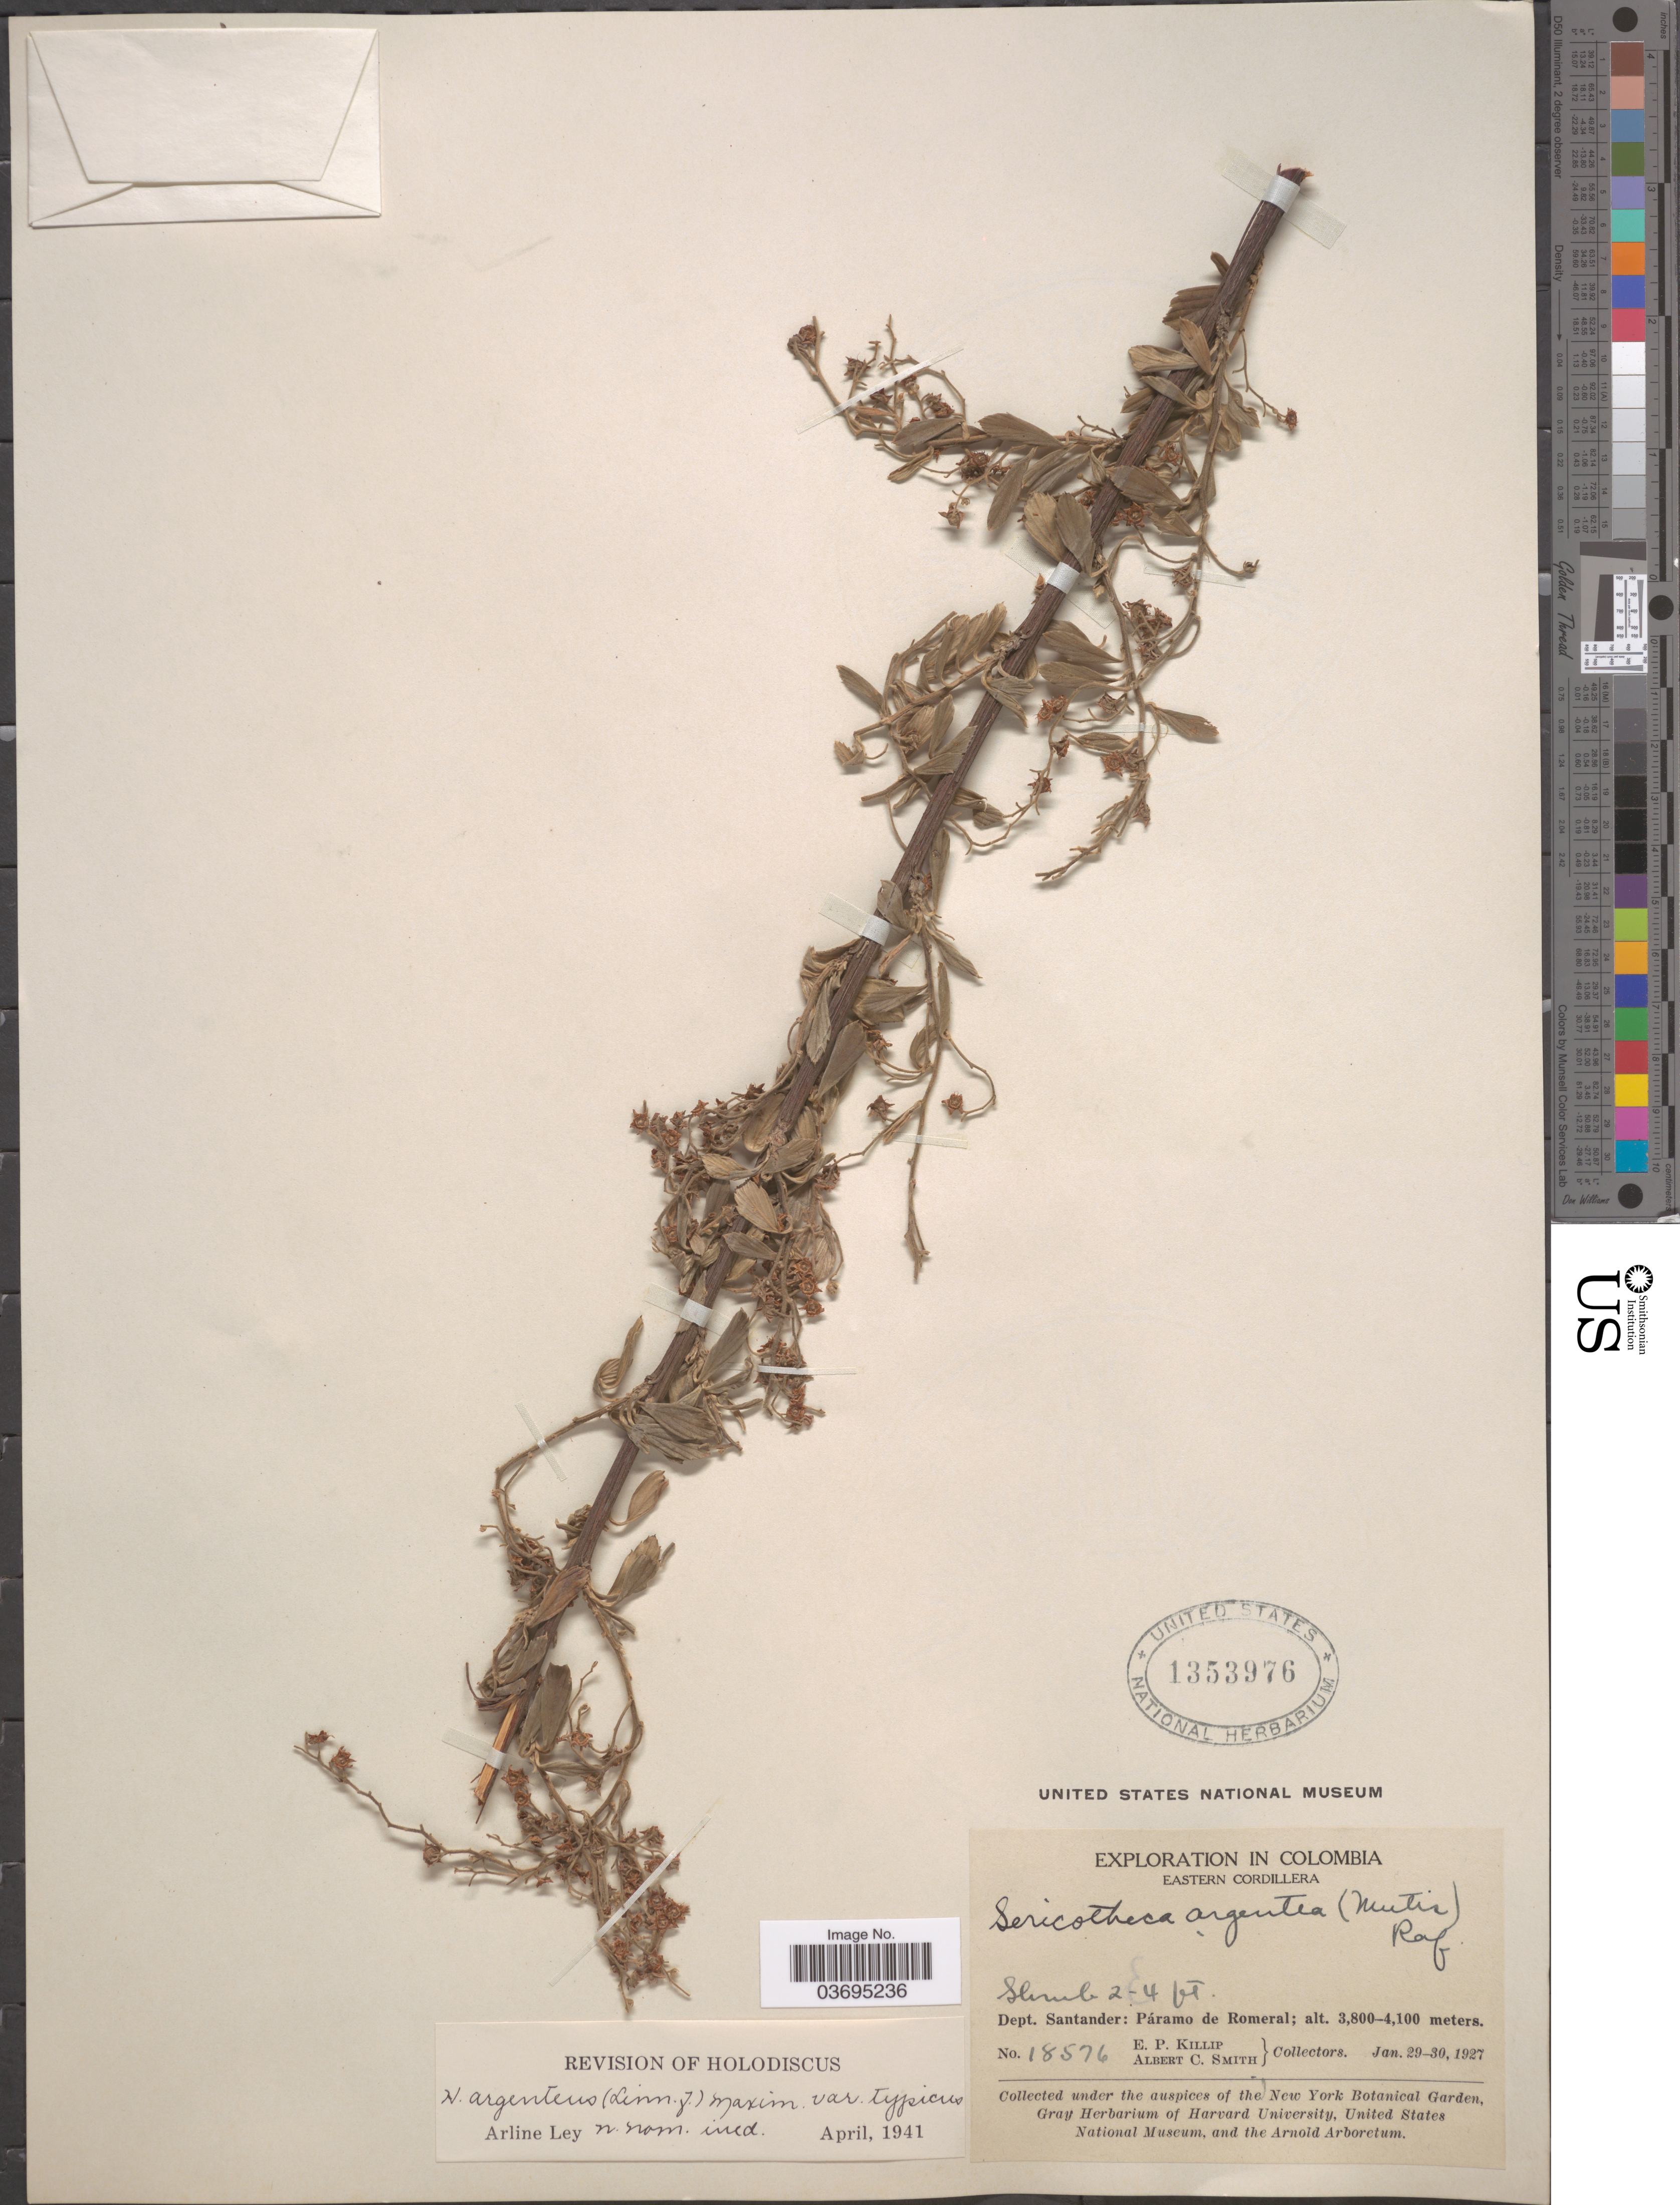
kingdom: Plantae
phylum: Tracheophyta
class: Magnoliopsida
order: Rosales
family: Rosaceae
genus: Holodiscus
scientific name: Holodiscus argenteus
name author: (L. f.) Maxim.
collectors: E. P. Killip & A. C. Smith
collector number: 18576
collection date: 1927-01-29/1927-01-30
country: Colombia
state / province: Santander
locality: Eastern Cordillera. Dept. Santander: Páramo de Romeral.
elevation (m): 3800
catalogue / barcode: US 1353976